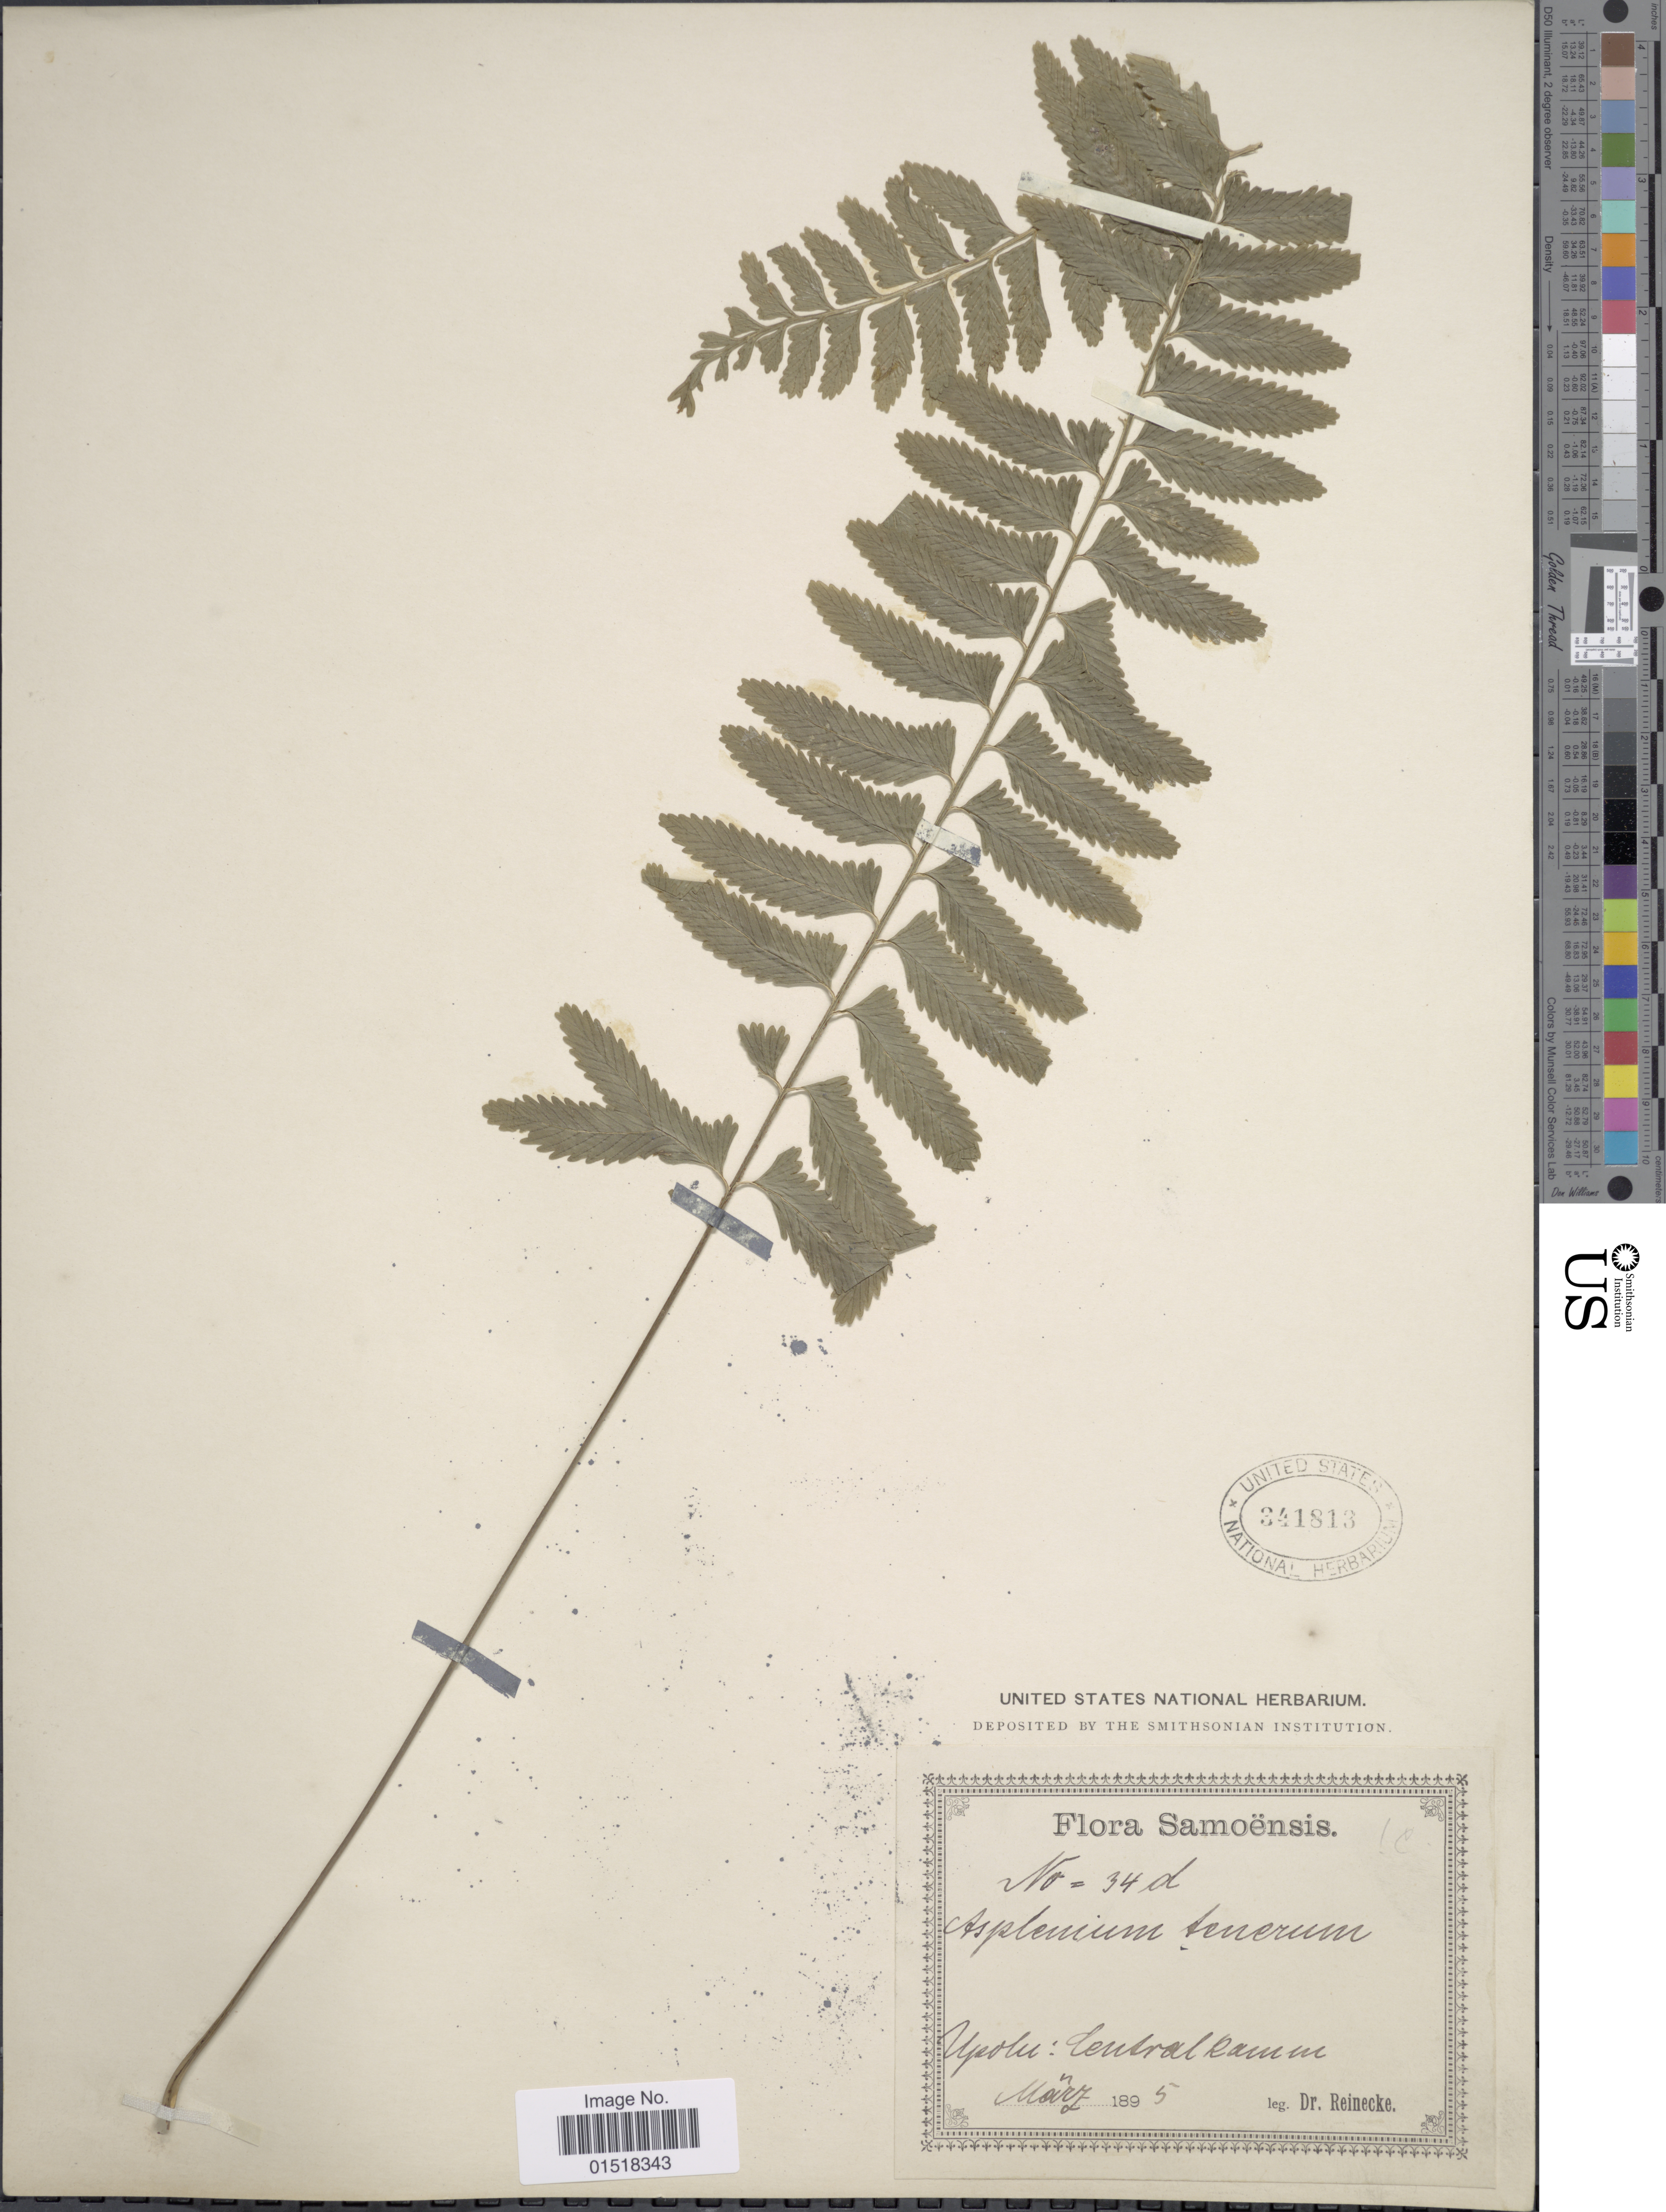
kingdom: Plantae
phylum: Tracheophyta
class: Polypodiopsida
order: Polypodiales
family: Aspleniaceae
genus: Asplenium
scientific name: Asplenium tenerum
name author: G. Forst.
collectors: -- Reinecke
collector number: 34d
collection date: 1895-03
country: Samoa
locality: Samoënsis. Upolu: Central Ramm. [interpreted]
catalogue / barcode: US 341813